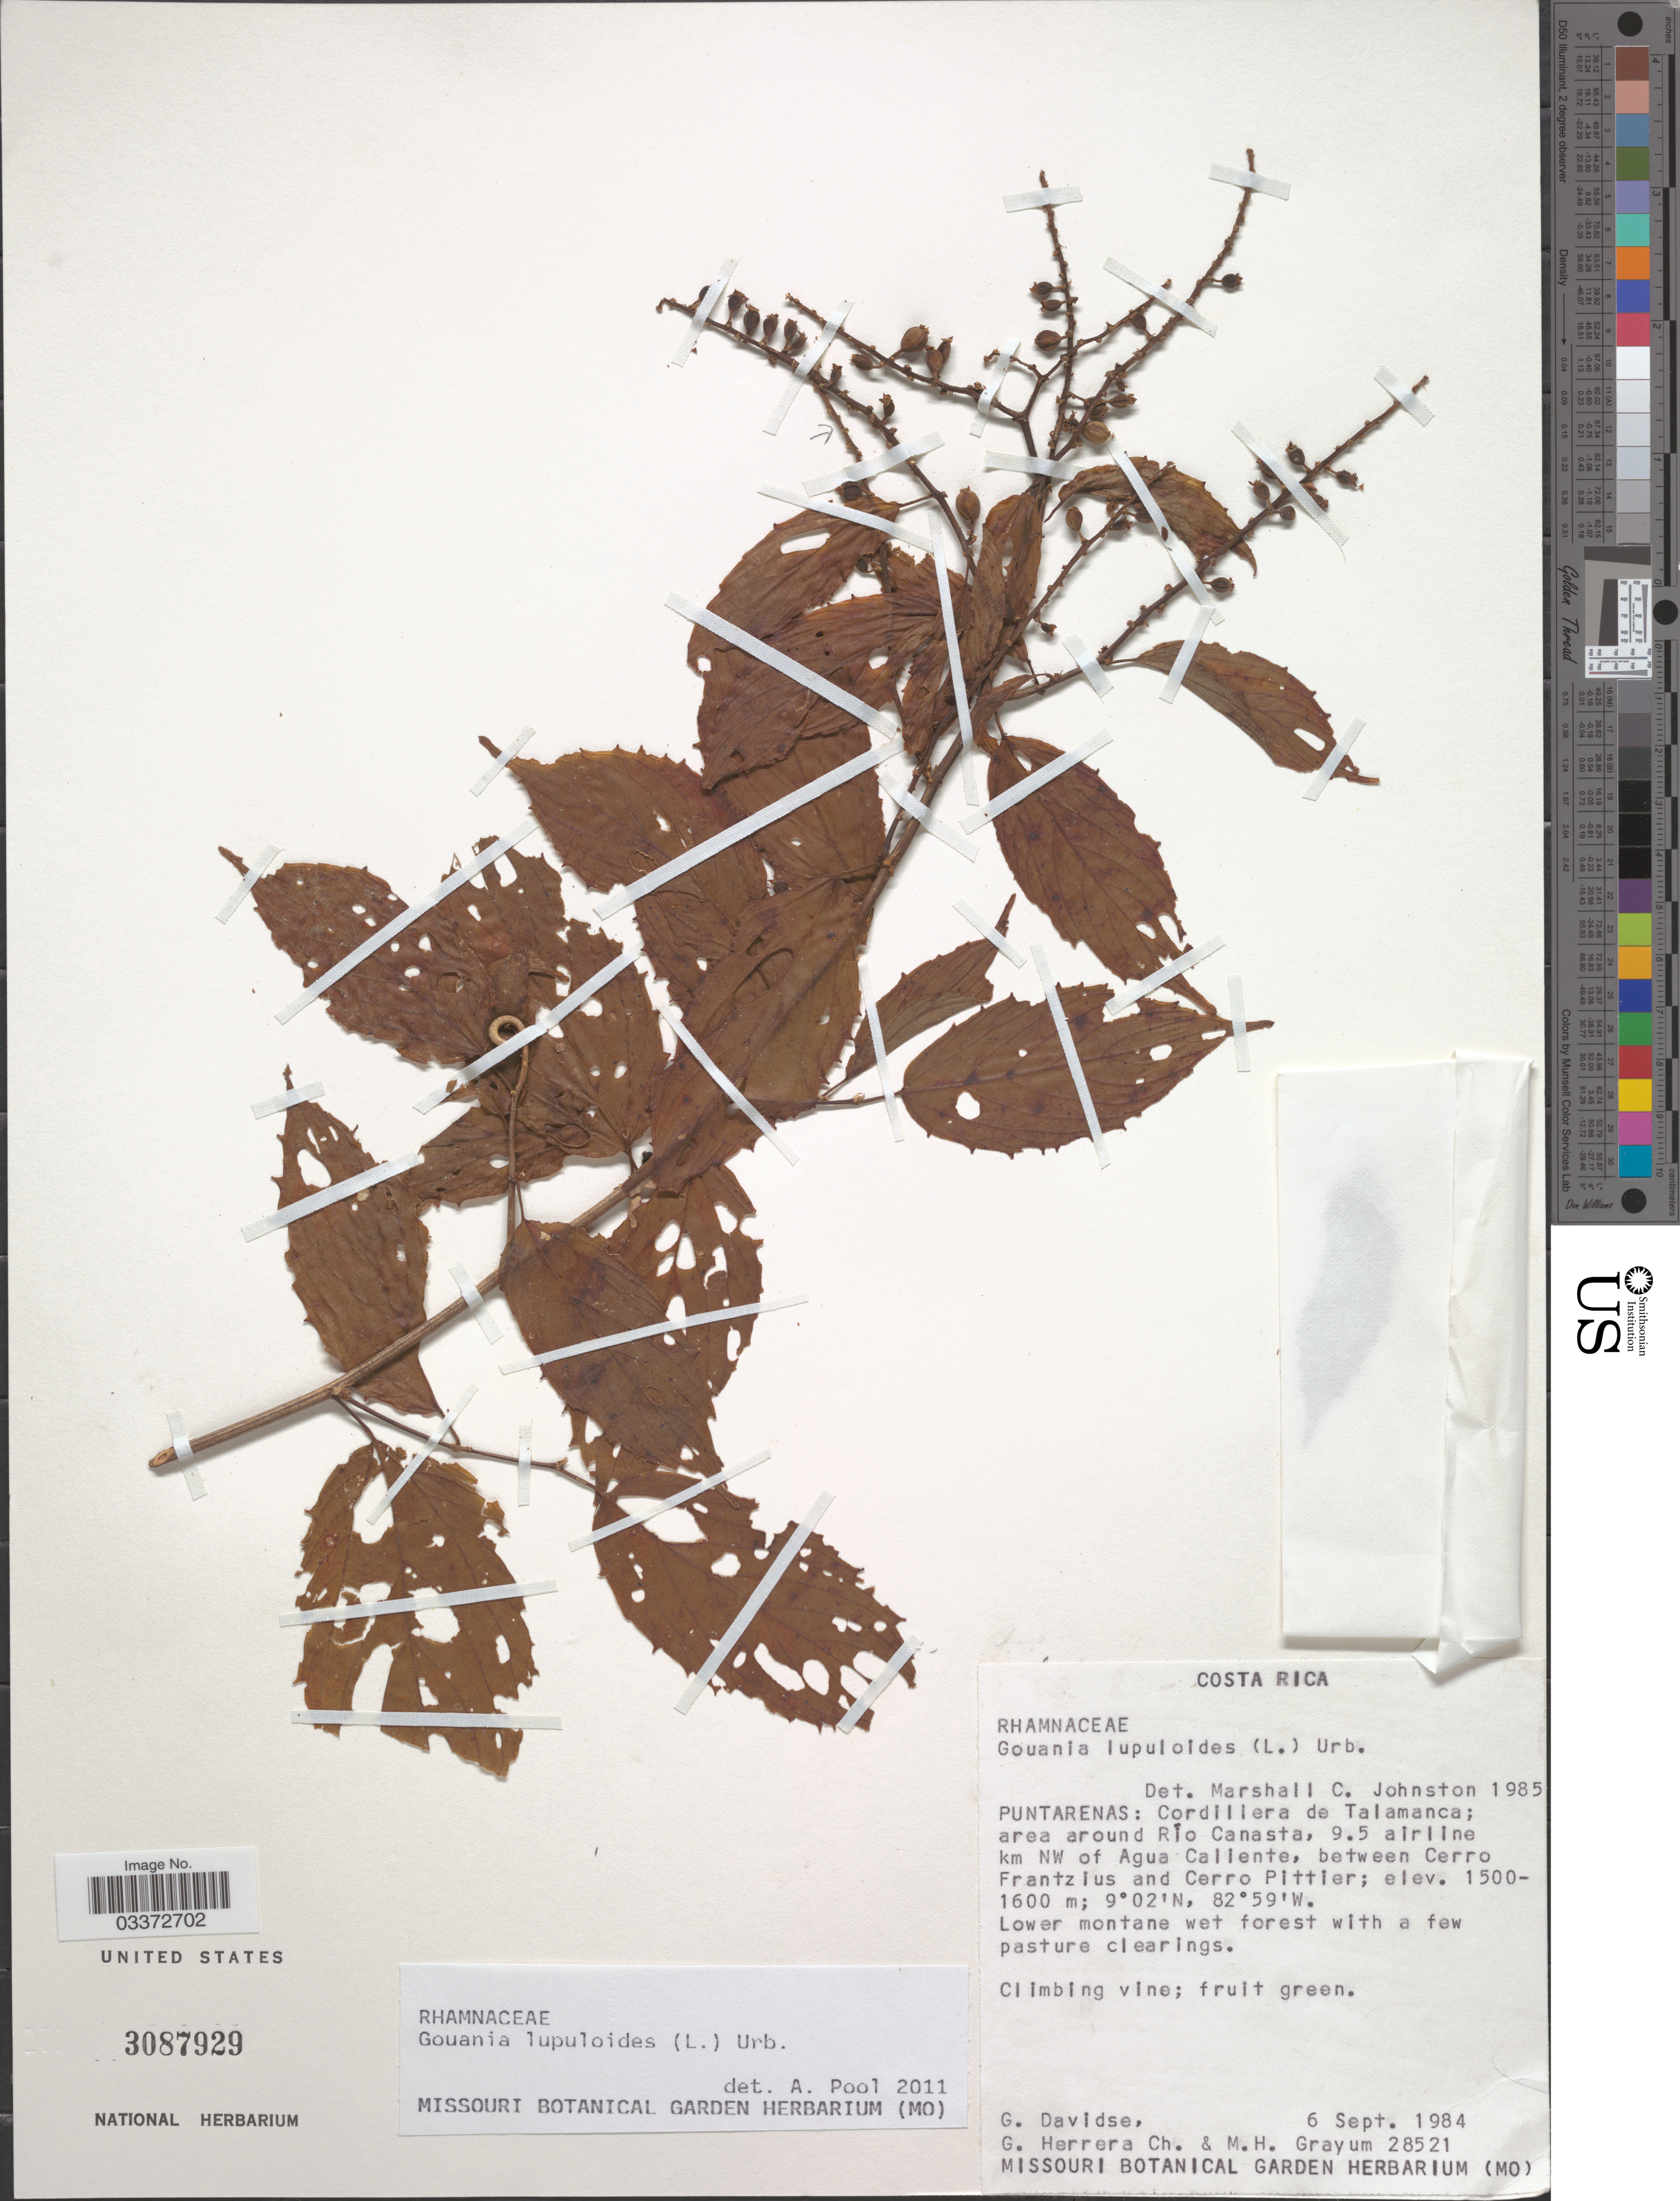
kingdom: Plantae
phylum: Tracheophyta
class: Magnoliopsida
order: Rosales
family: Rhamnaceae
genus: Gouania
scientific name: Gouania lupuloides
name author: (L.) Urb.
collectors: G. Davidse, G. Herrera Ch. & M. H. Grayum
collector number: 28251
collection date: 1984-09-06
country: Costa Rica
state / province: Puntarenas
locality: Cordillera de Talamanca; area around Río Canasta, 9.5 airline km NW of Agua Caliente, between Cerro Frantzius and Cerro Pittier.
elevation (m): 1500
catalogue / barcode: US 3087929